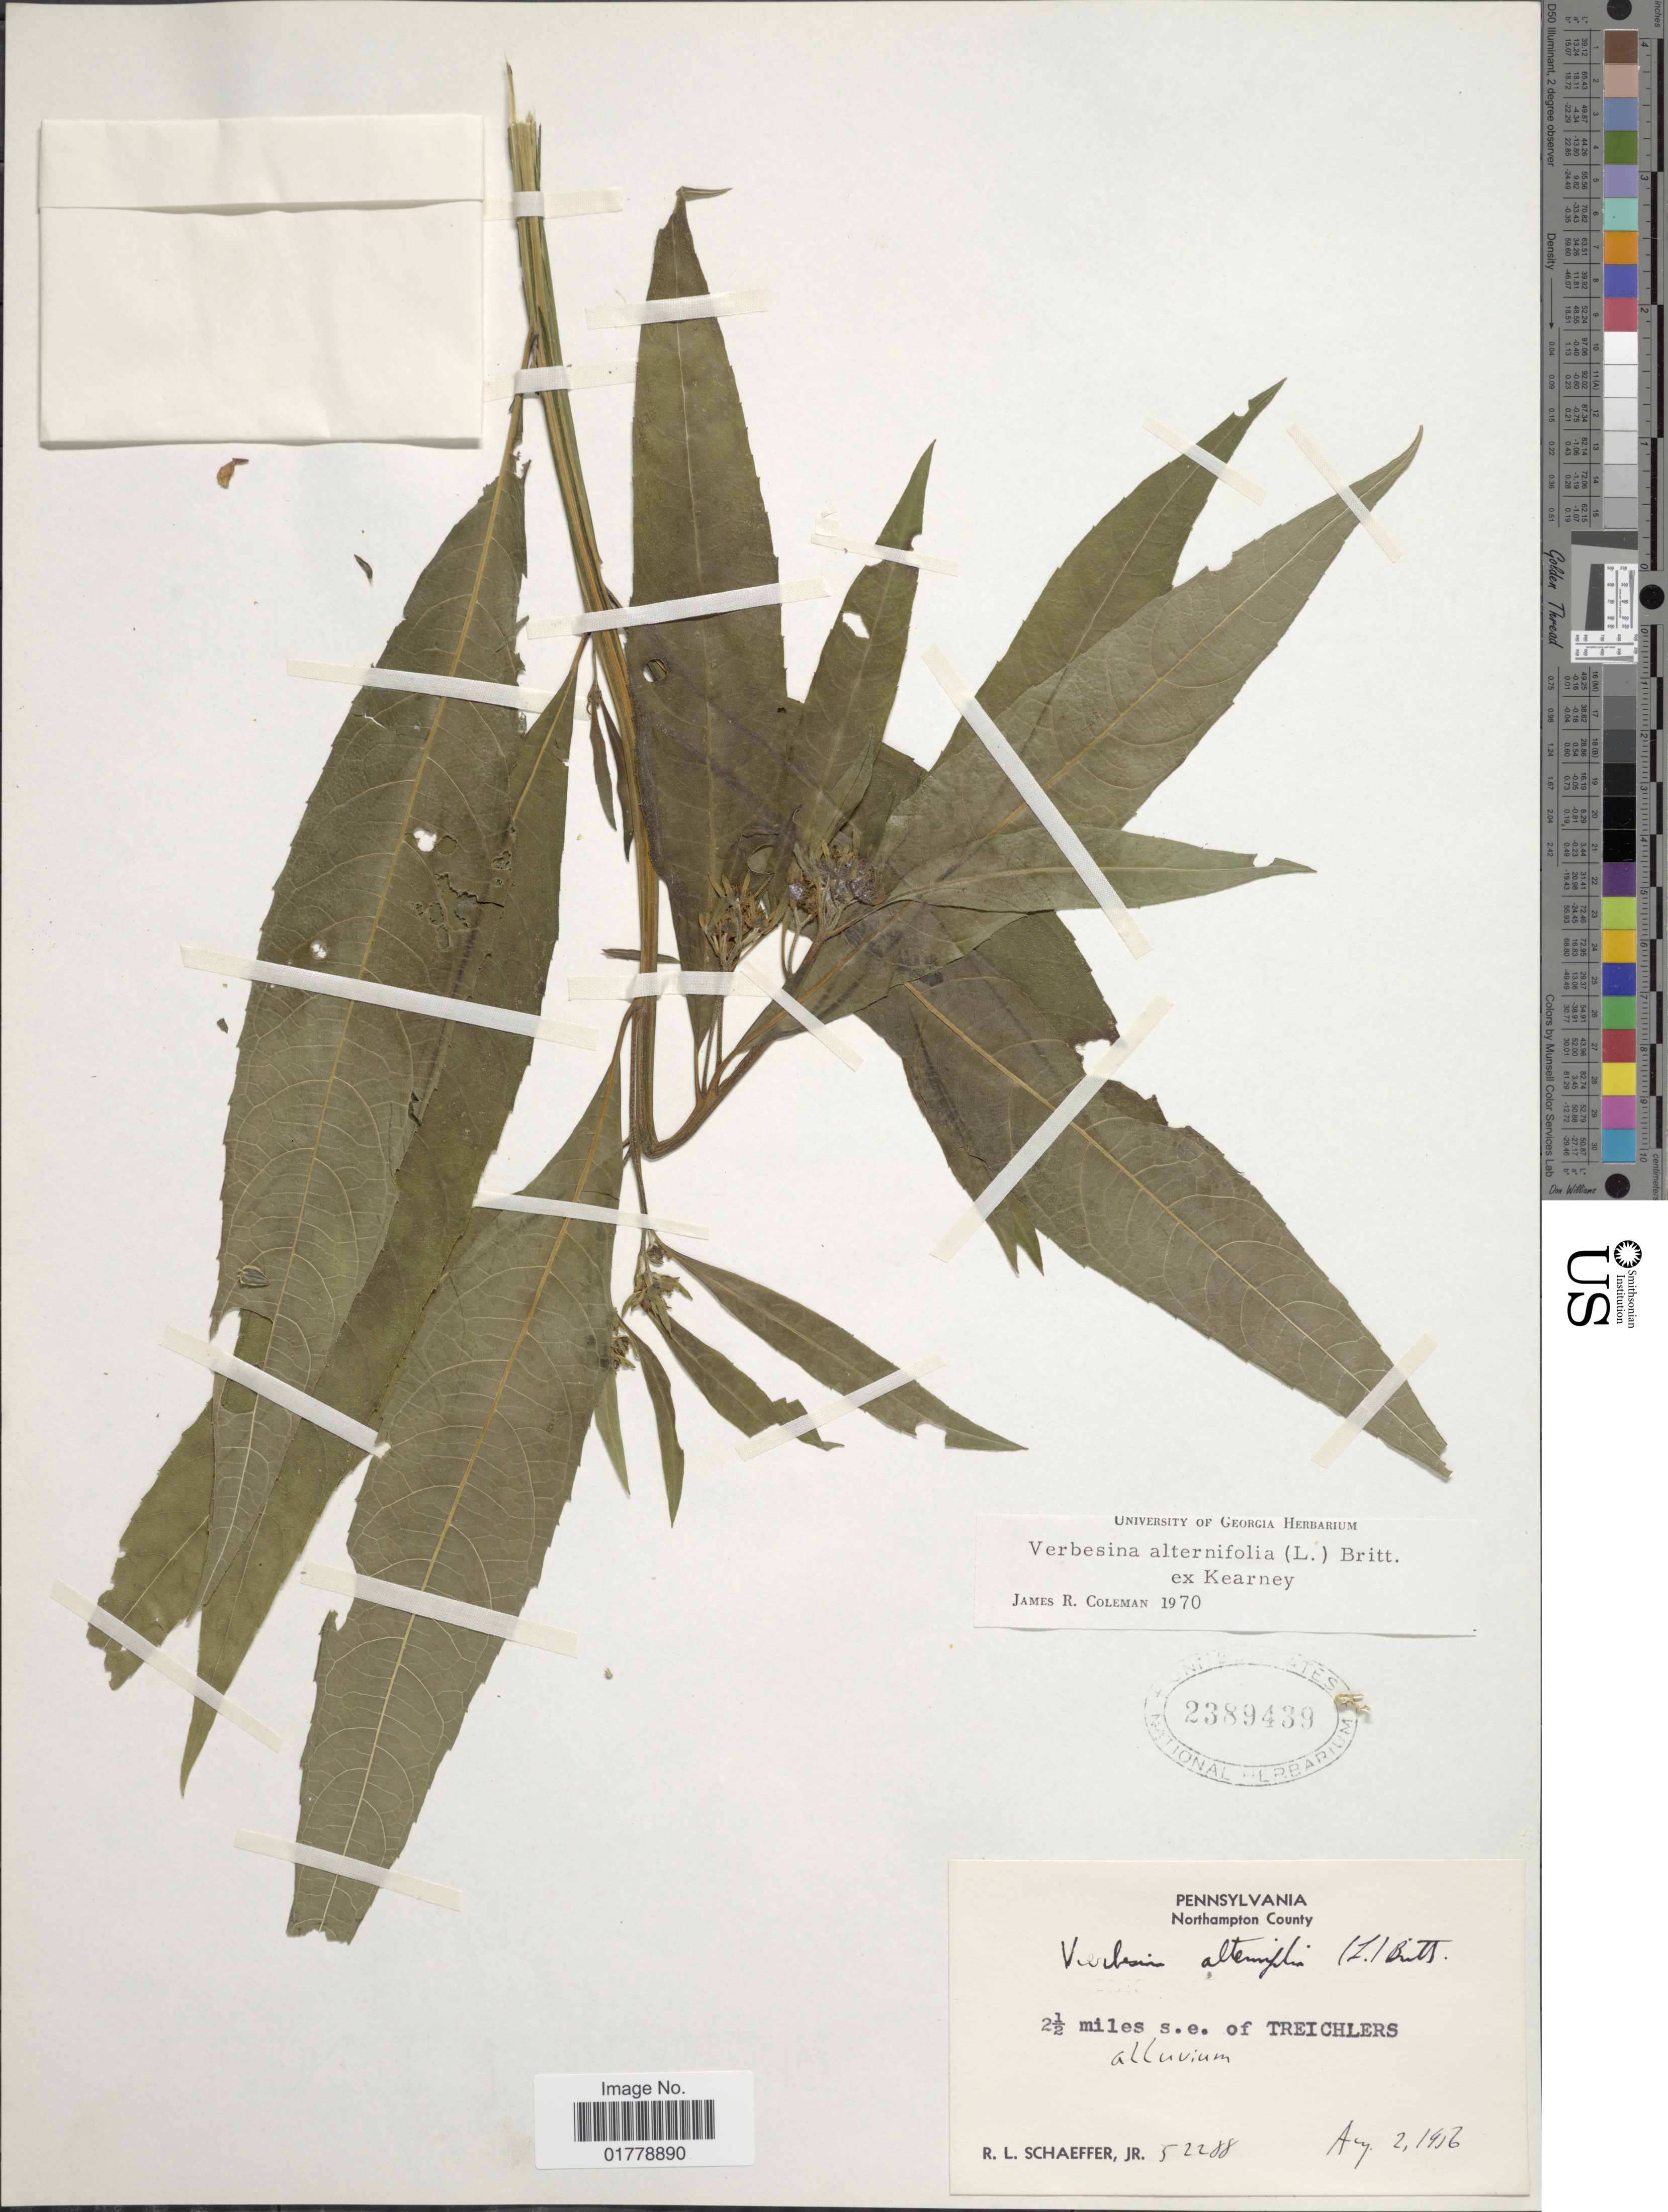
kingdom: Plantae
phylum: Tracheophyta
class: Magnoliopsida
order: Asterales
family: Asteraceae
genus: Verbesina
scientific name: Verbesina alternifolia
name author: (L.) Britton ex Kearney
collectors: R. L. Schaeffer Jr.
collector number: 52288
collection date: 1956-08-02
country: United States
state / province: Pennsylvania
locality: Northampton County. 2½ miles s.e. of Treichlers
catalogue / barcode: US 2389439